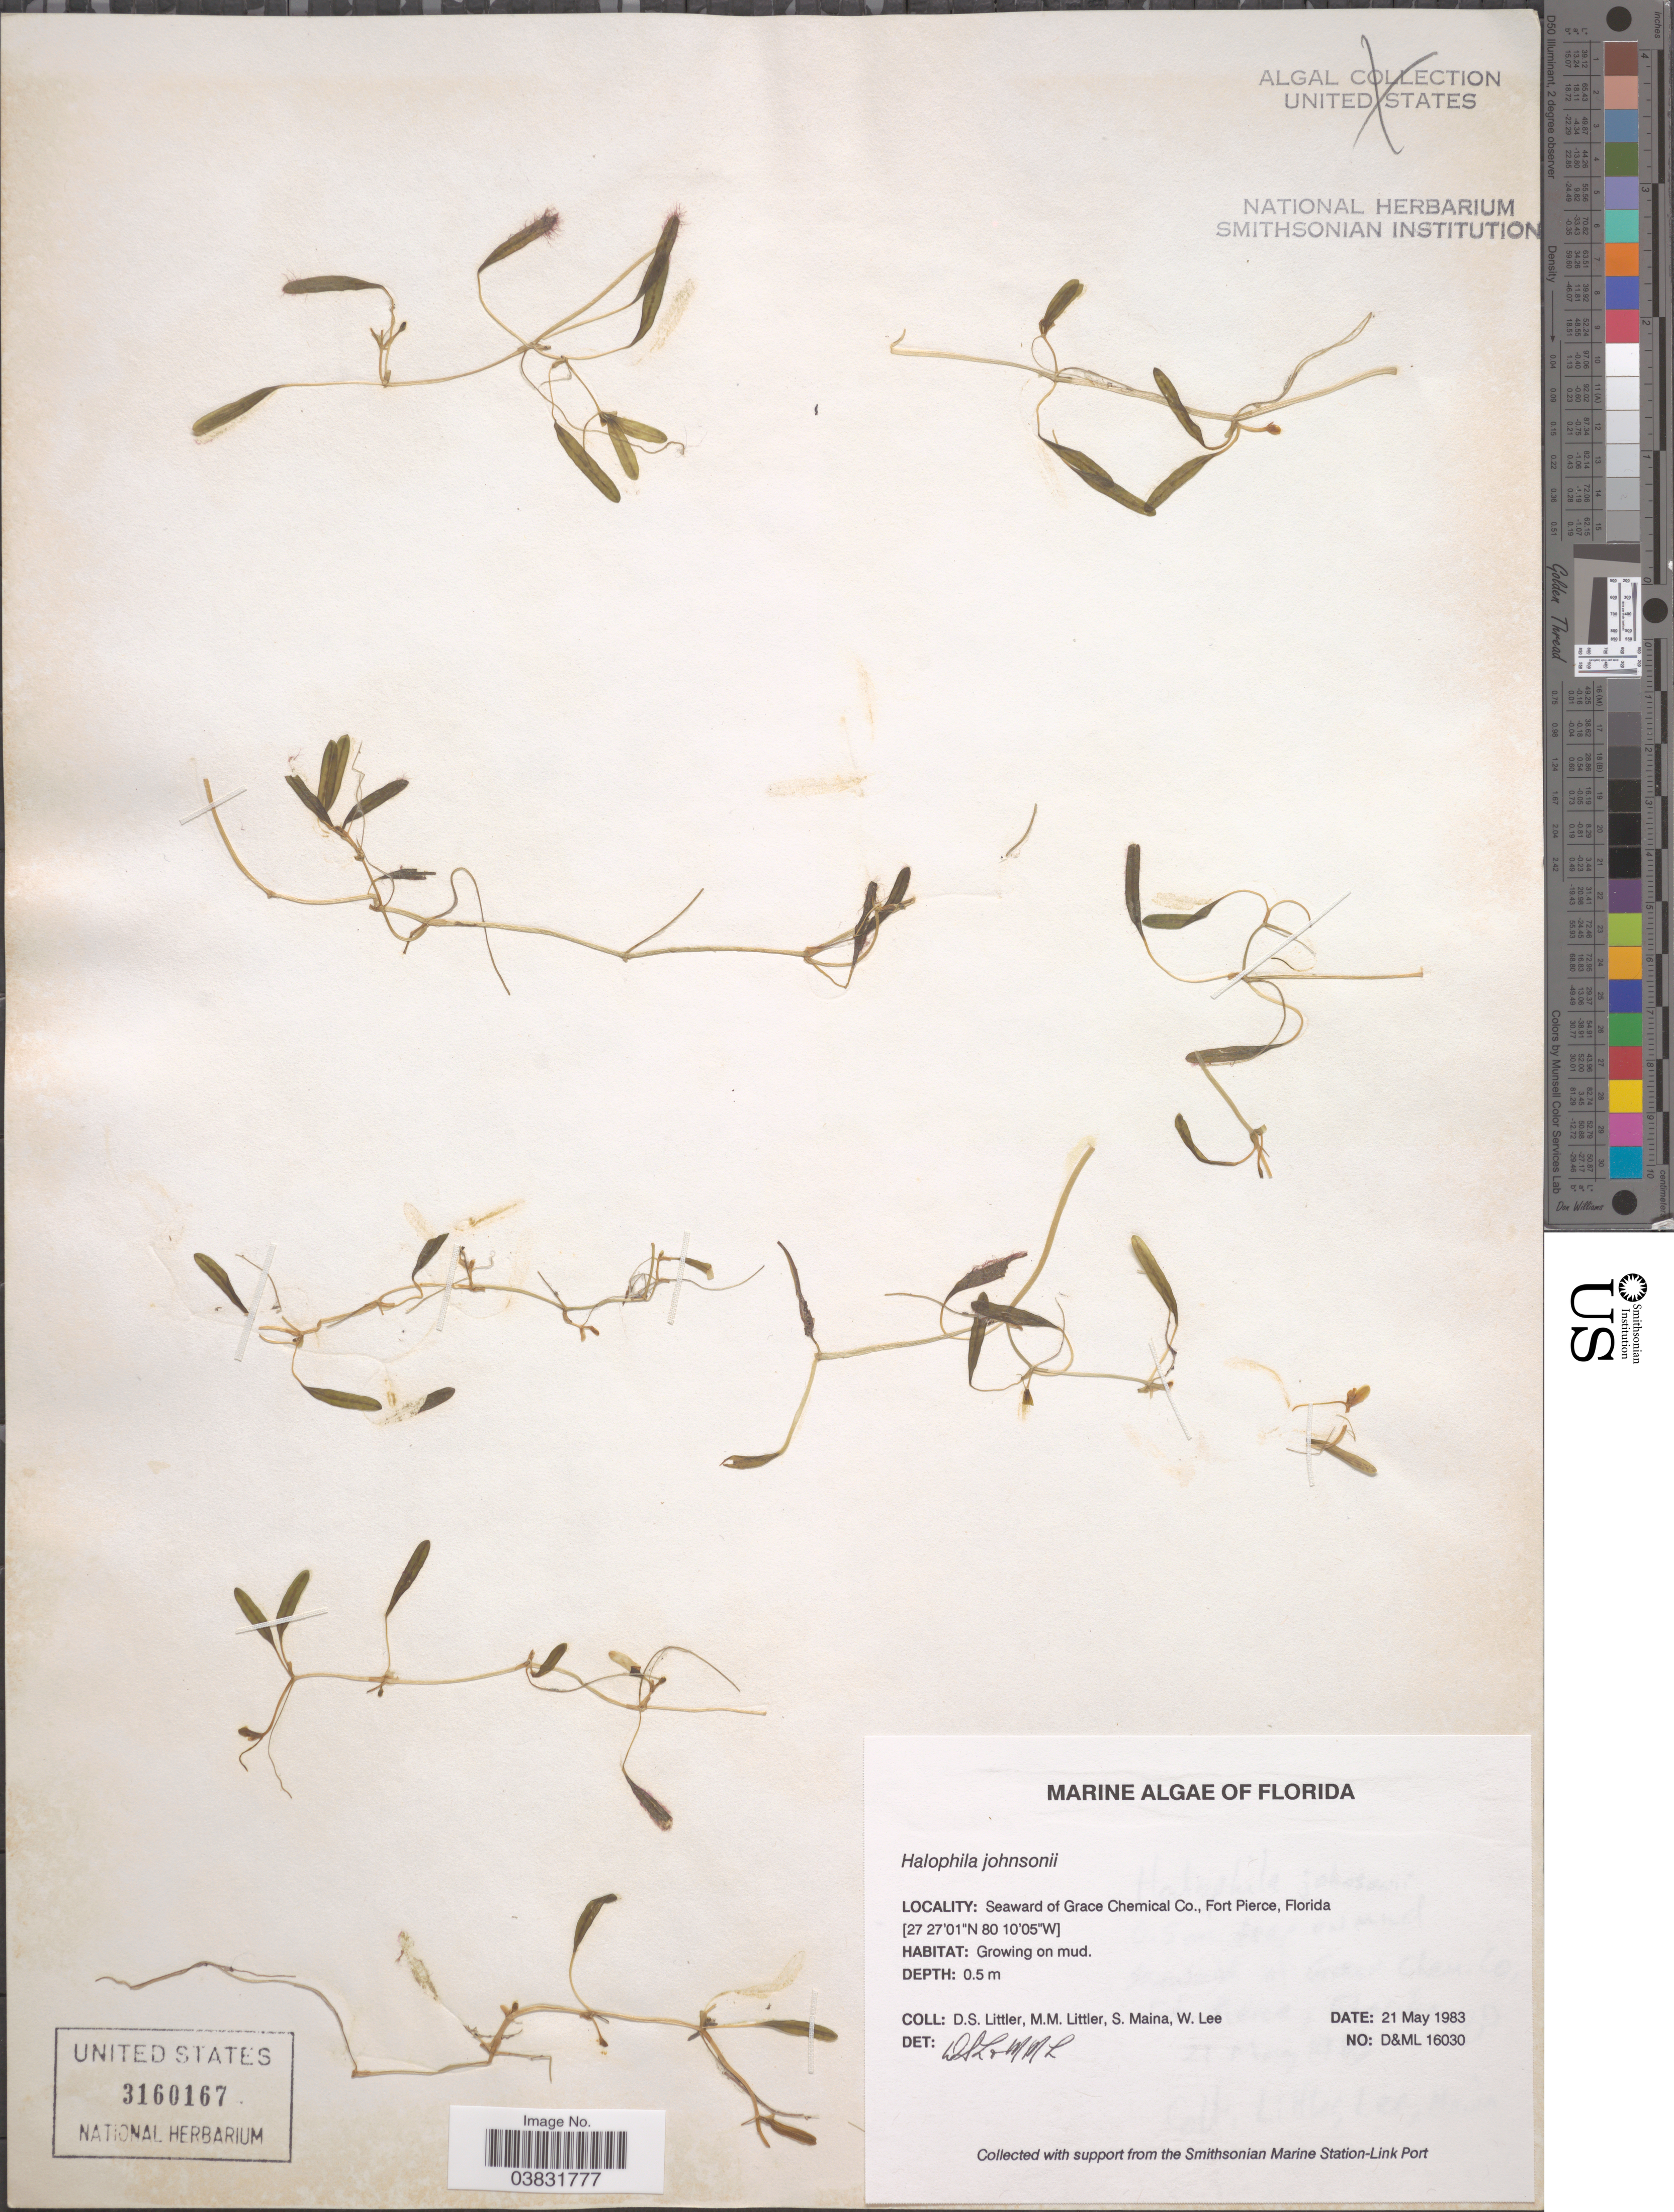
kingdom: Plantae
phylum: Tracheophyta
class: Liliopsida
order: Alismatales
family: Hydrocharitaceae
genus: Halophila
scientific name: Halophila johnsonii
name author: Eiseman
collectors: D. S. Littler, S. Maina & W. Lee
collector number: D&ML 16030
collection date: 1983-05-21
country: United States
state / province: Florida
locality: Seaward of Grace Chemical Co., Fort Pierce.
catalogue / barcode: US 3160167